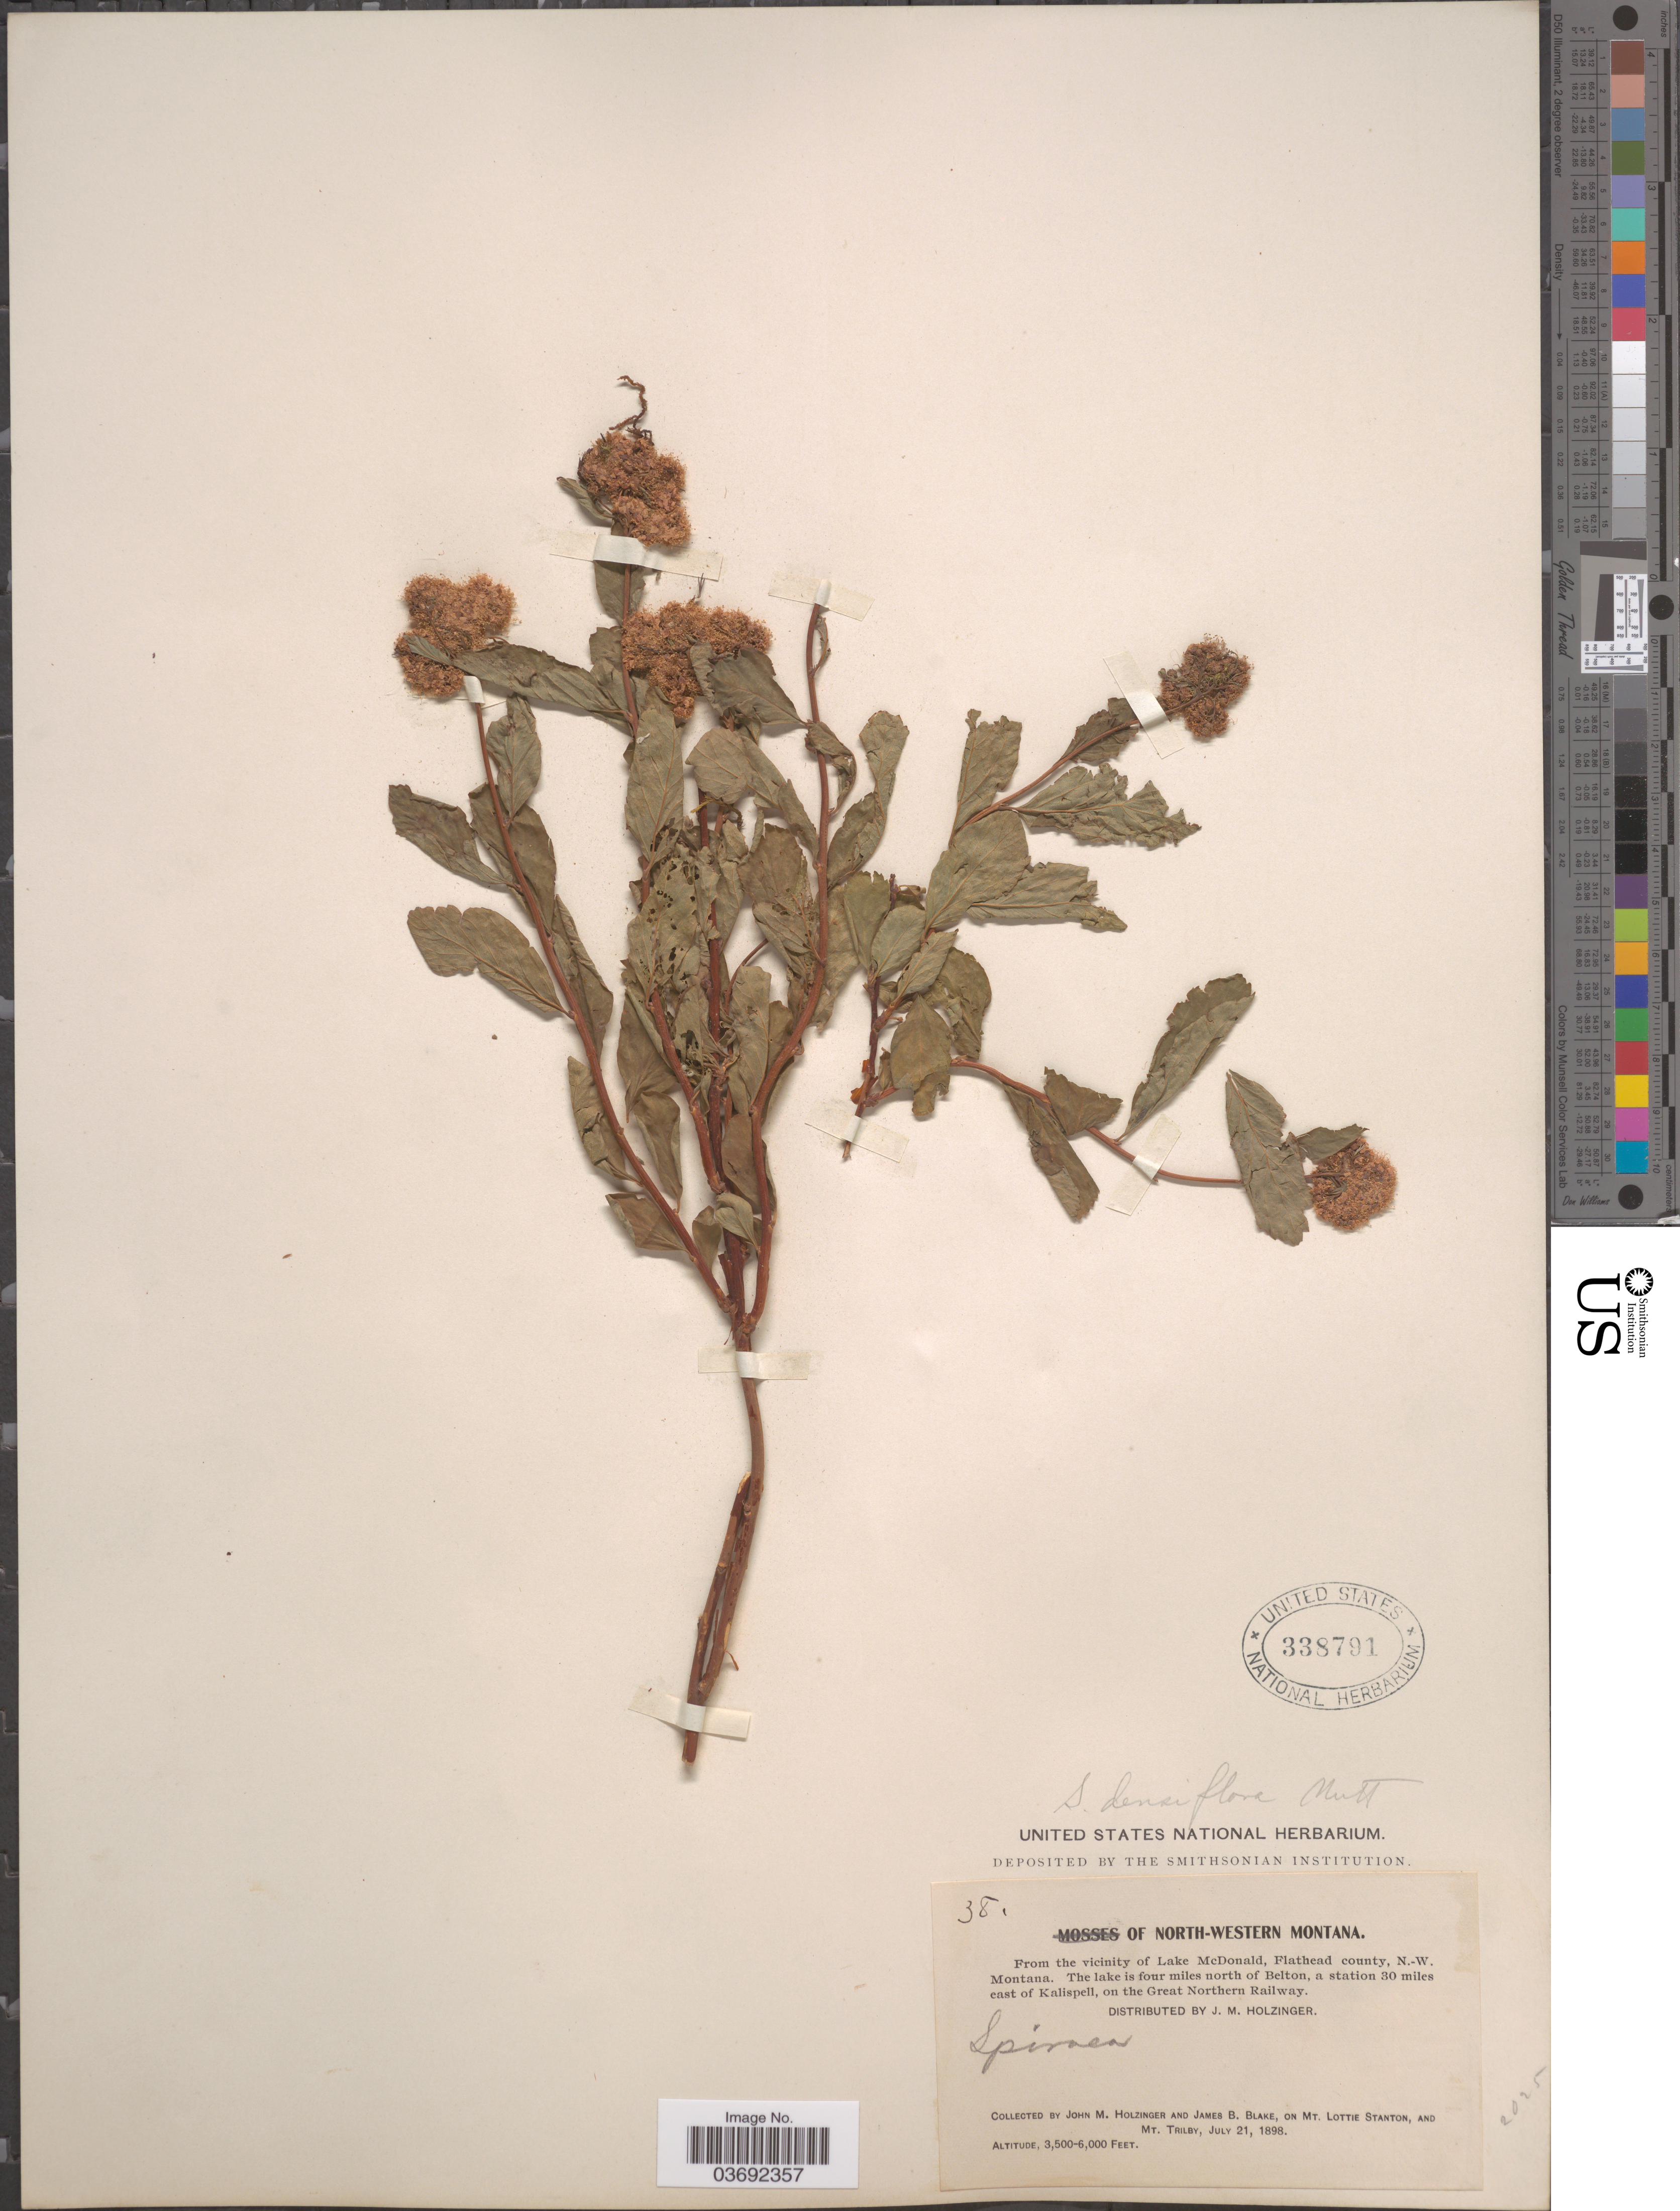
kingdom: Plantae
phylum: Tracheophyta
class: Magnoliopsida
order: Rosales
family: Rosaceae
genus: Spiraea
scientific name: Spiraea densiflora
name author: Nutt. ex Greenm.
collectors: J. M. Holzinger & J. B. Blake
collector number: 38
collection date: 1898-07-21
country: United States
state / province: Montana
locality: North-Western Montana. From the vicinity of Lake McDonald, Flathead county, N.-W. Montana. The lake is four miles north of Belton, a station 30 miles east of Kalispell, on the Great Northern Railway. On Mt. Lottie Stanton, and Mt. Trilby.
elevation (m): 1067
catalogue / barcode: US 338791